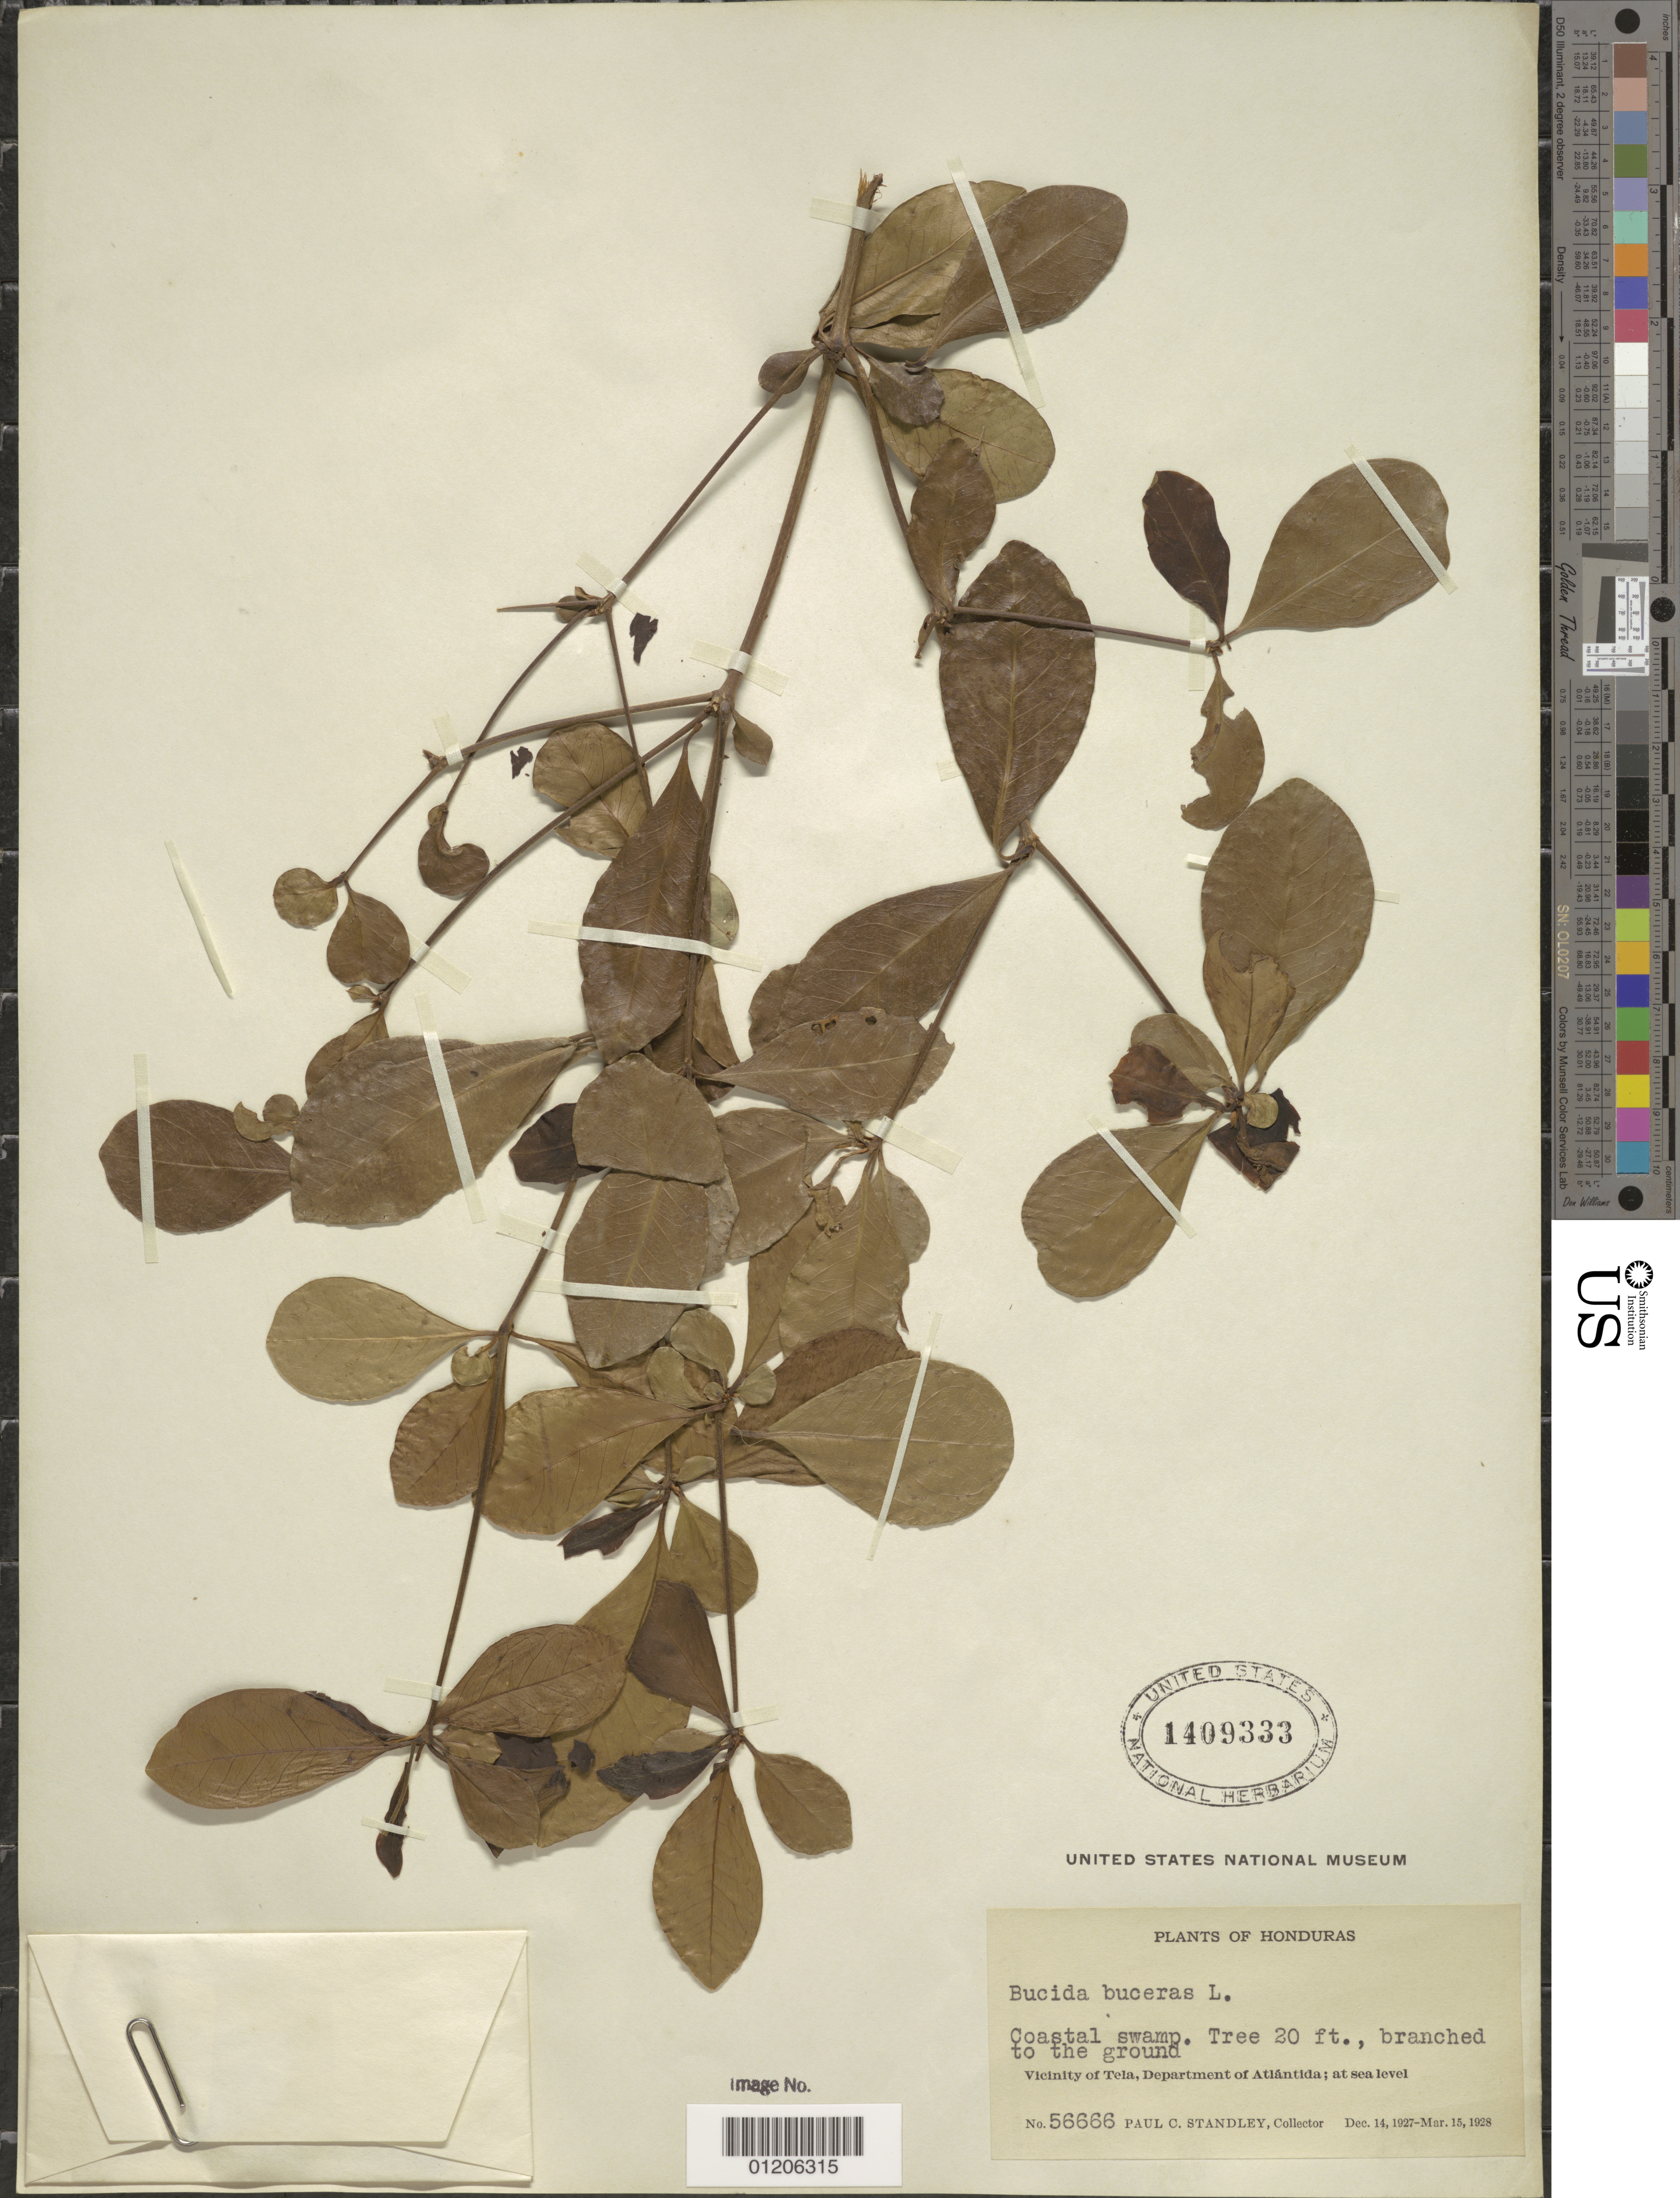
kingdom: Plantae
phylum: Tracheophyta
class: Magnoliopsida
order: Myrtales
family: Combretaceae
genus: Terminalia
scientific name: Terminalia buceras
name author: (L.) C. Wright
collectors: P. C. Standley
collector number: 56666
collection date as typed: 14 Dec 1927 to 15 Mar 1927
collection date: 1927-03-15/1927-12-14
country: Honduras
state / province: Atlántida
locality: Vicinity of Tela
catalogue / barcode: US 1409333